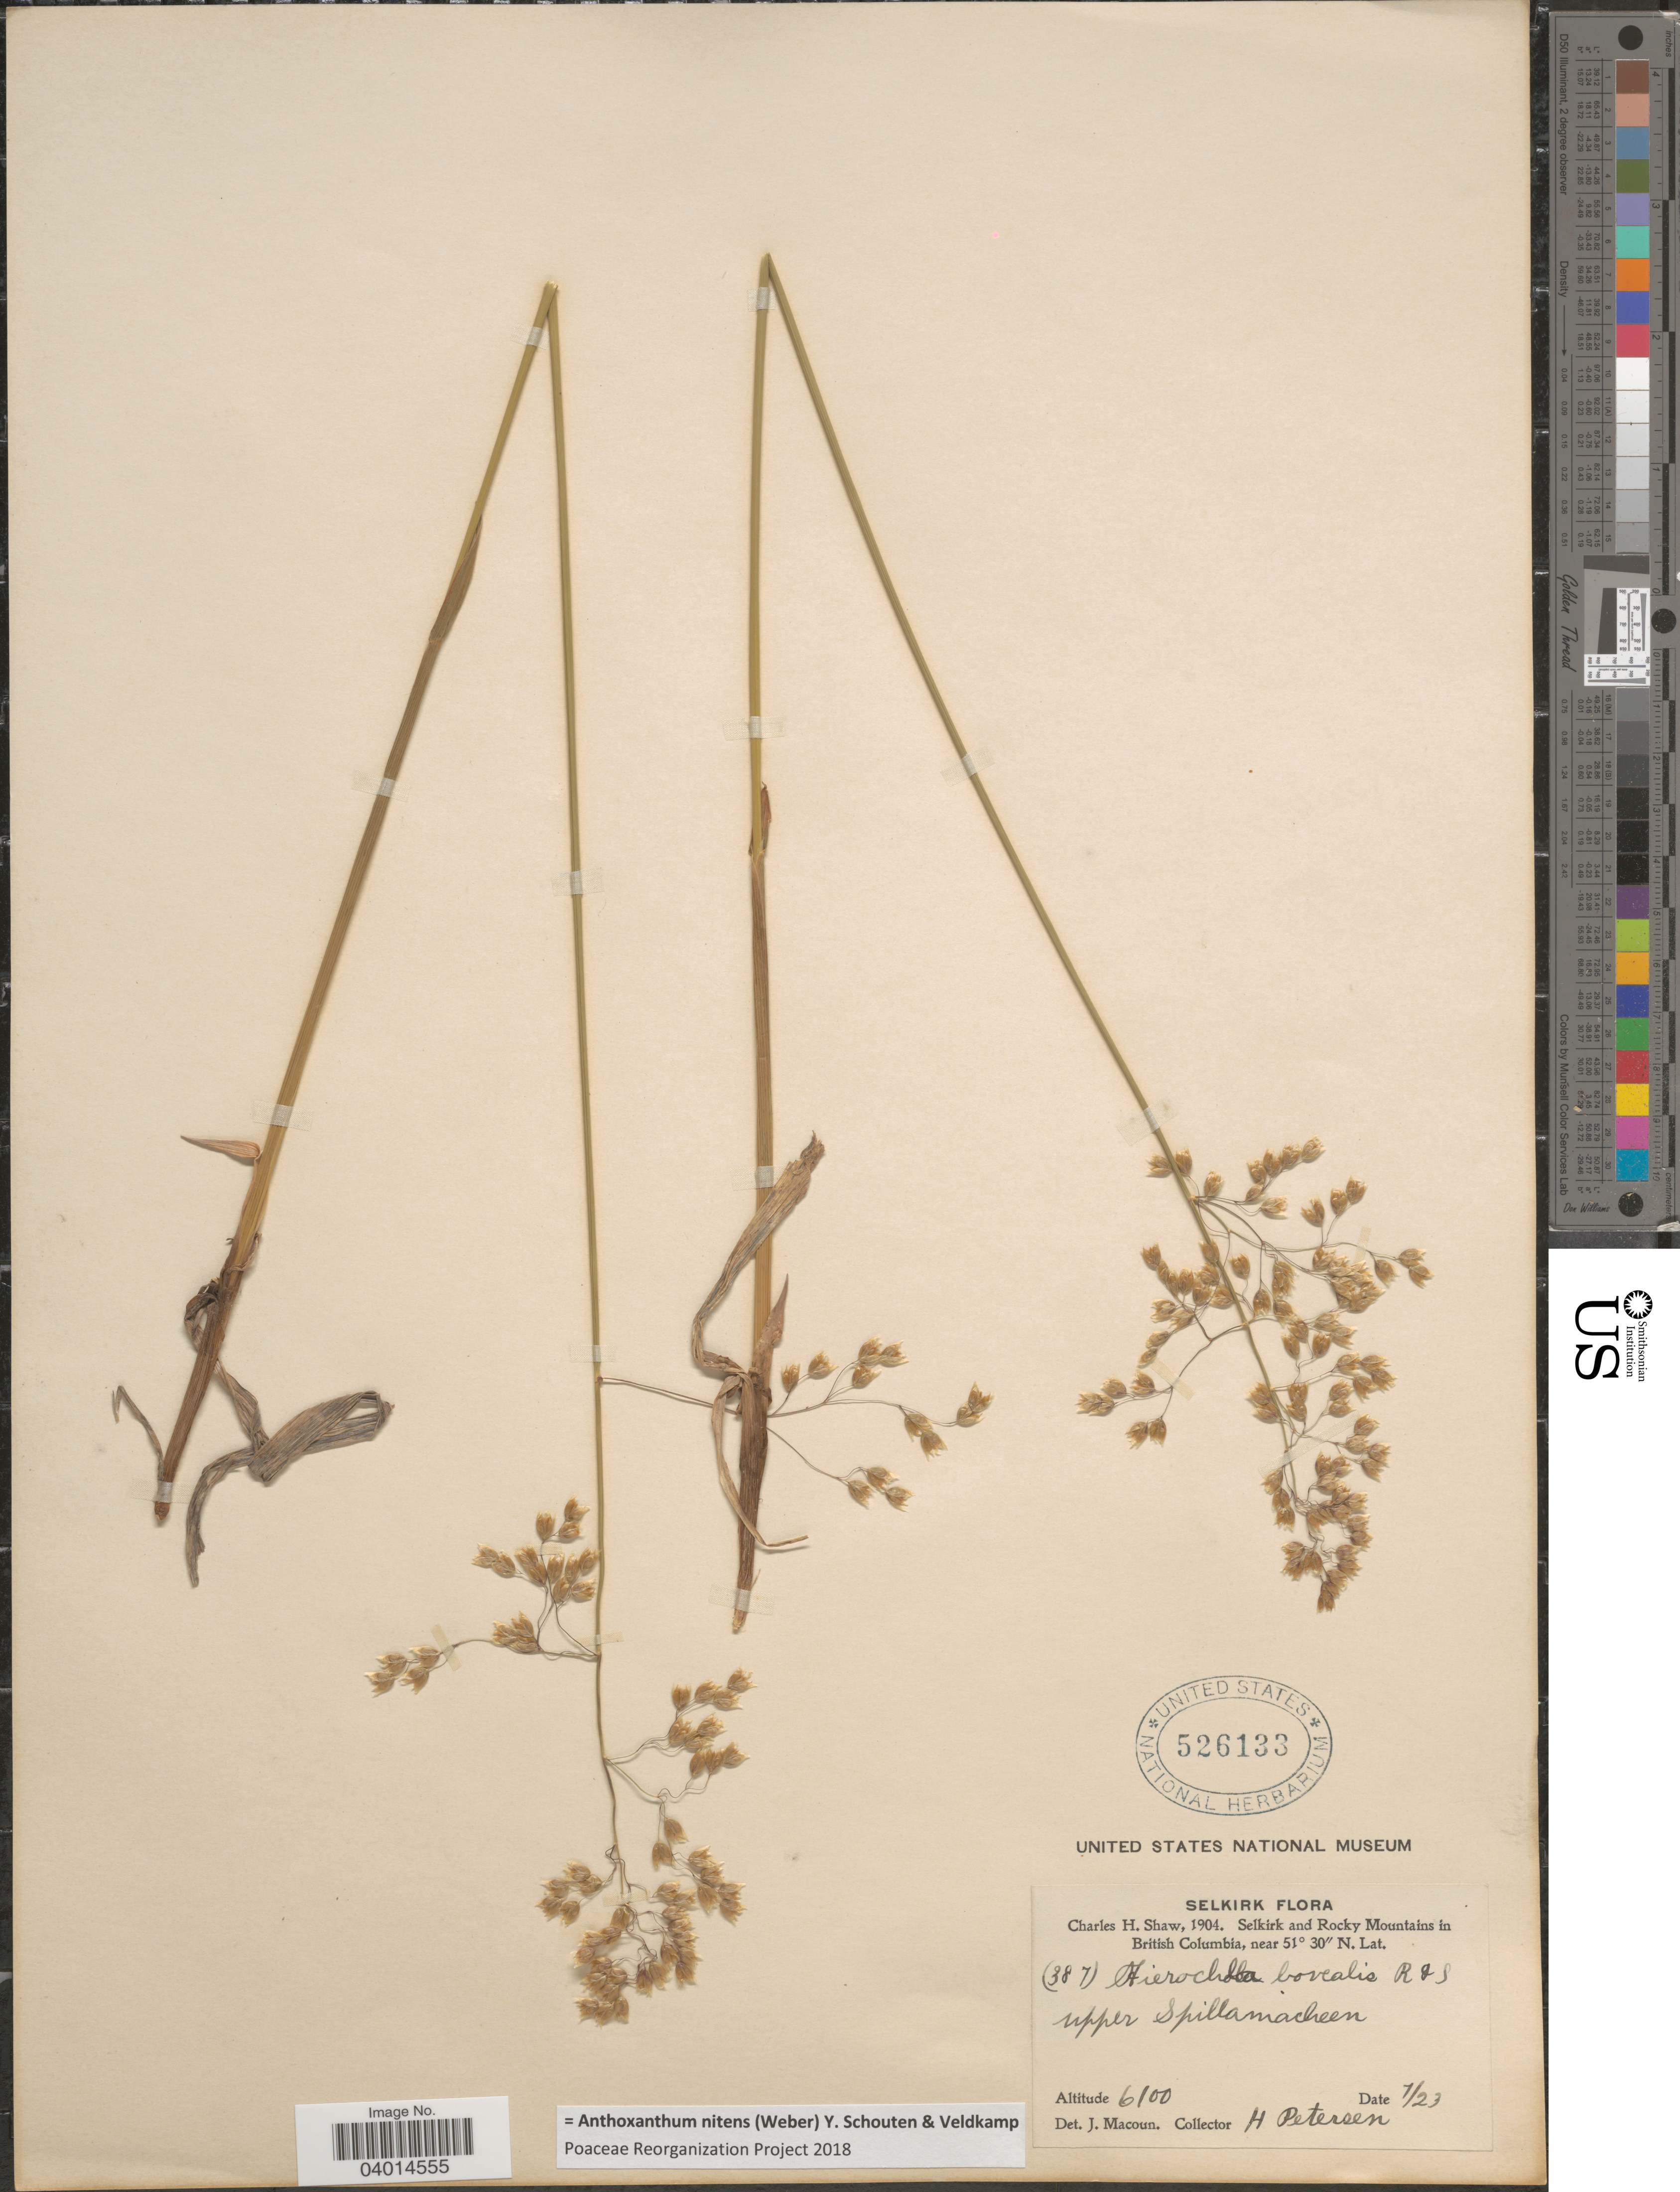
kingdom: Plantae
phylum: Tracheophyta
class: Liliopsida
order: Poales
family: Poaceae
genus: Anthoxanthum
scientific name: Anthoxanthum nitens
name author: (G.H. Weber) R.T.A. Schouten & Veldkamp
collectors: H. Petersen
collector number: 387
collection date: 1904-07-23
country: Canada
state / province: British Columbia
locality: Selkirk. Selkirk and Rocky Mountains in British Columbia. Upper Spillamacheen.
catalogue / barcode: US 526133